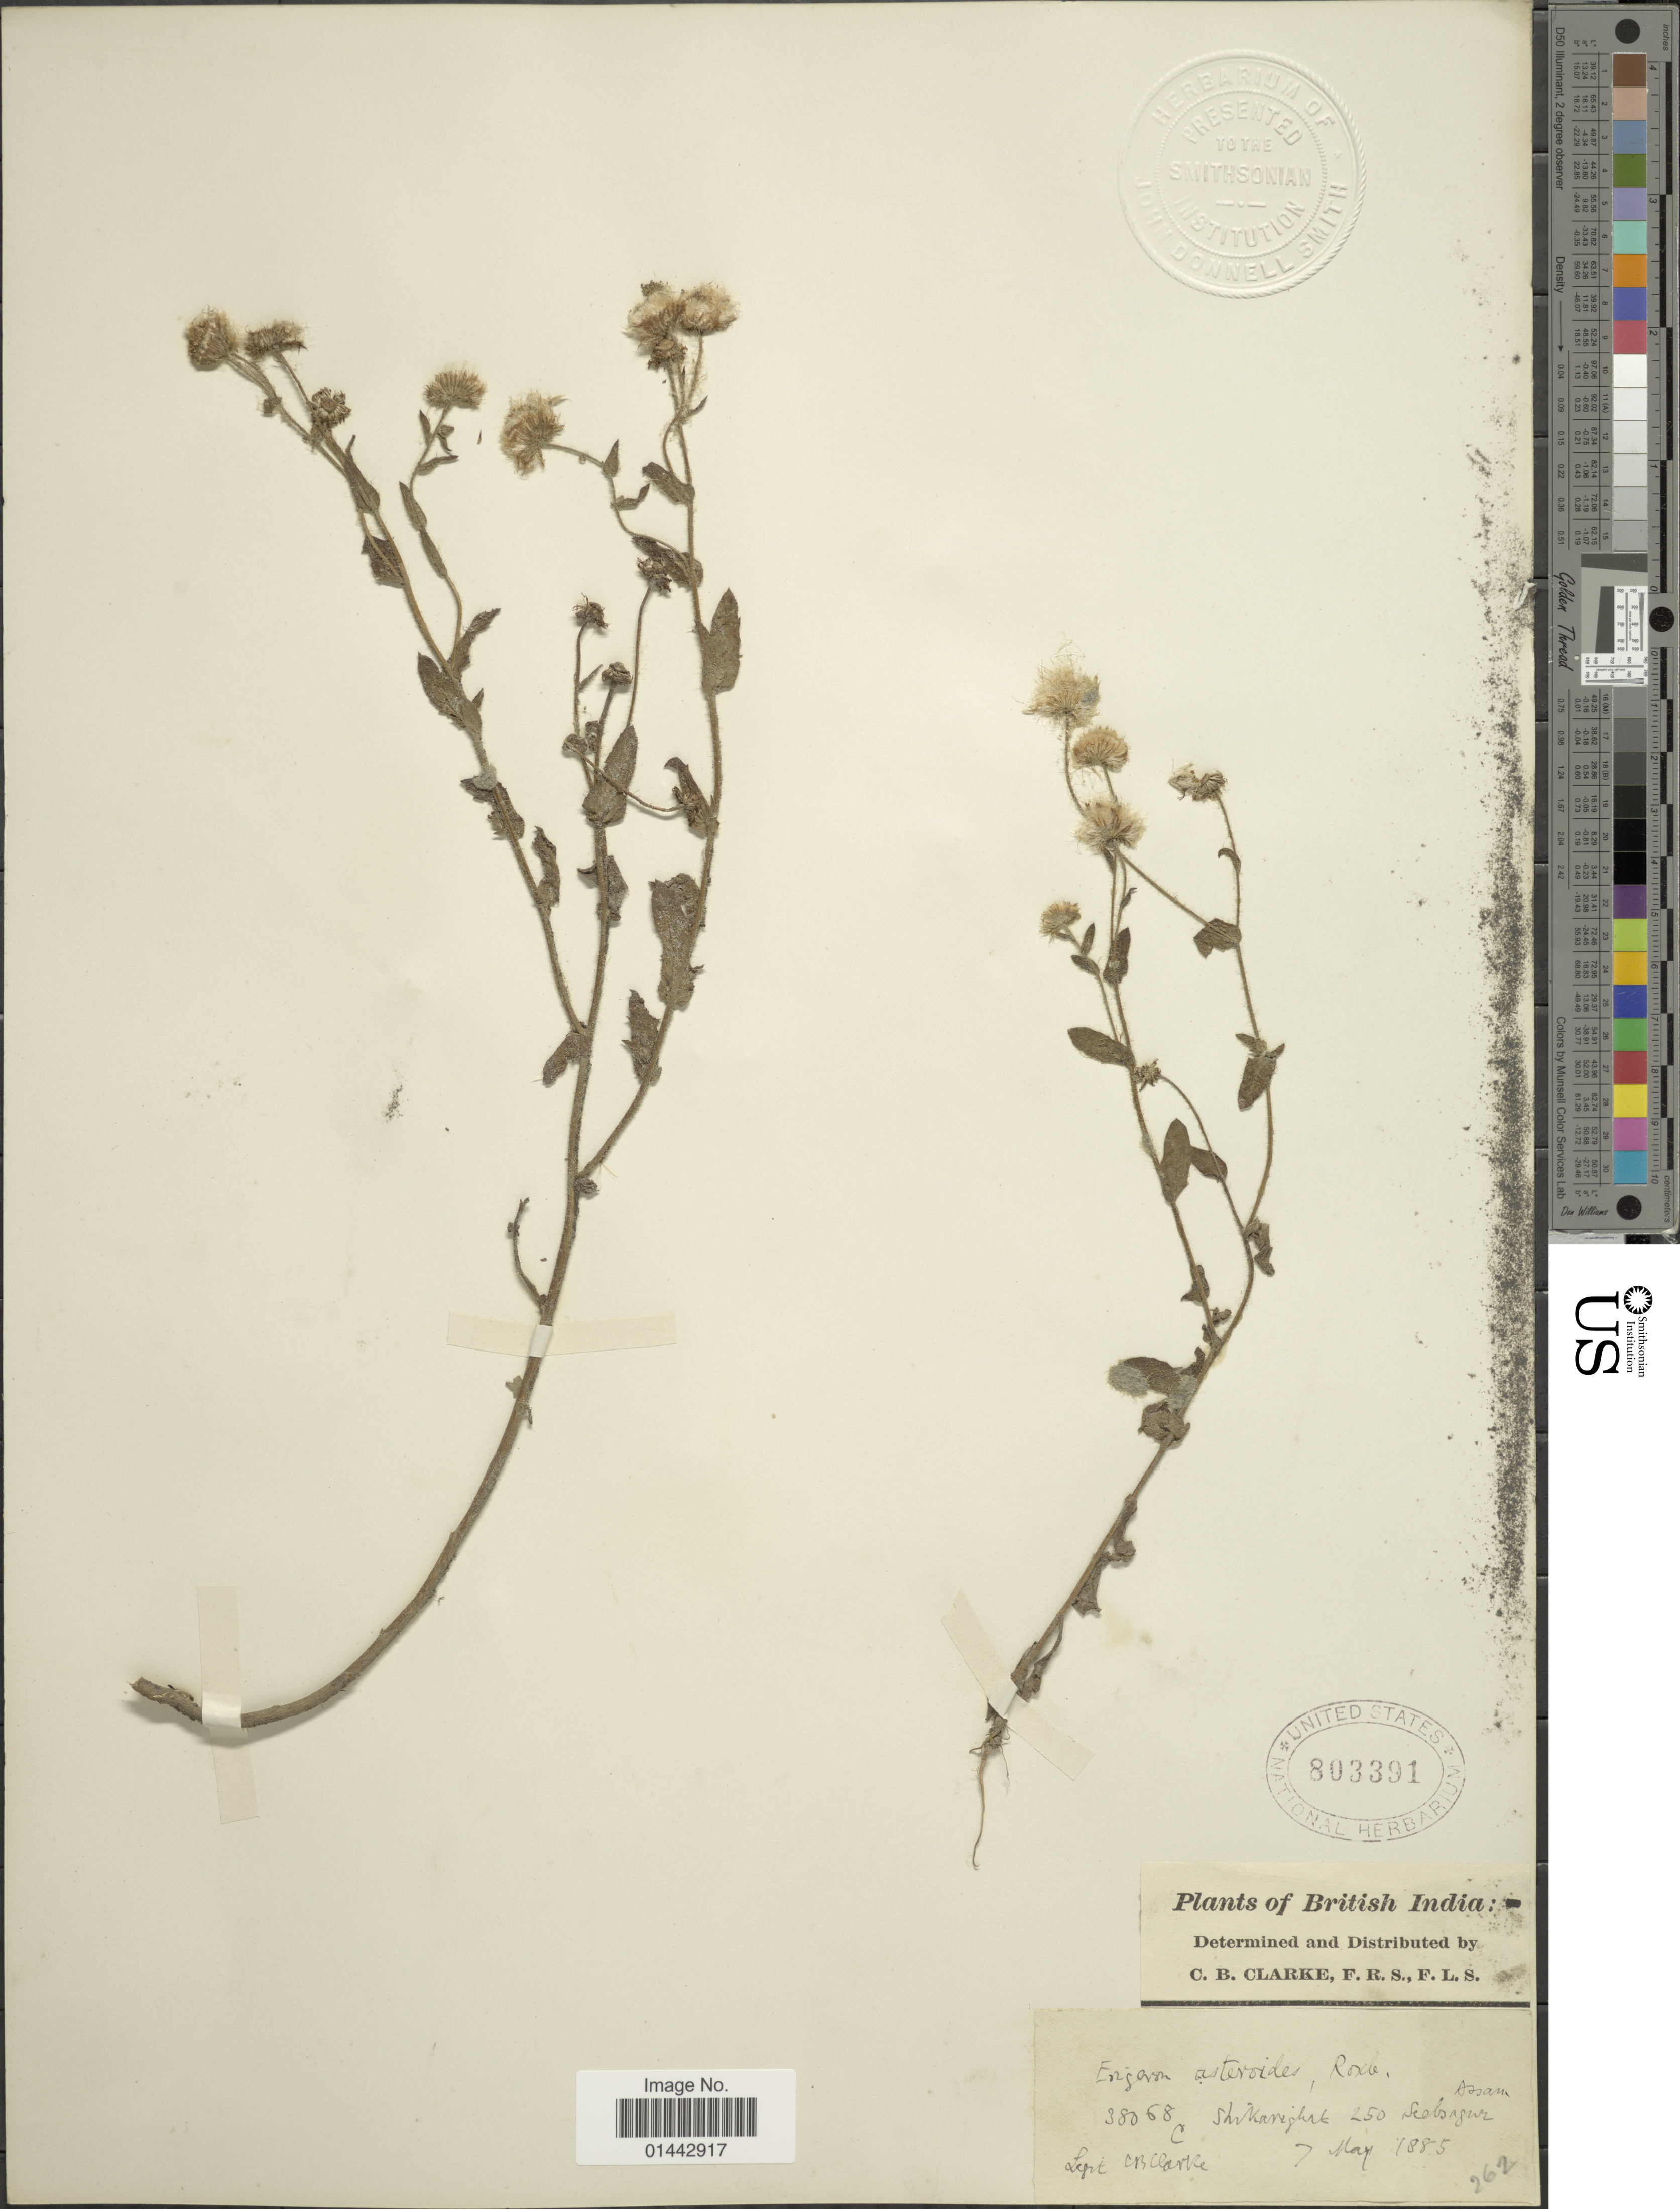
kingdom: Plantae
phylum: Tracheophyta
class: Magnoliopsida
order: Asterales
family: Asteraceae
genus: Erigeron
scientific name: Erigeron asteroides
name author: Andrz.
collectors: C. B. Clarke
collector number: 38068*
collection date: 1885-05-07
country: India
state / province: Assam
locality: British India, Shikarighat 250 Seebsagur, Assam.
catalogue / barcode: US 803391